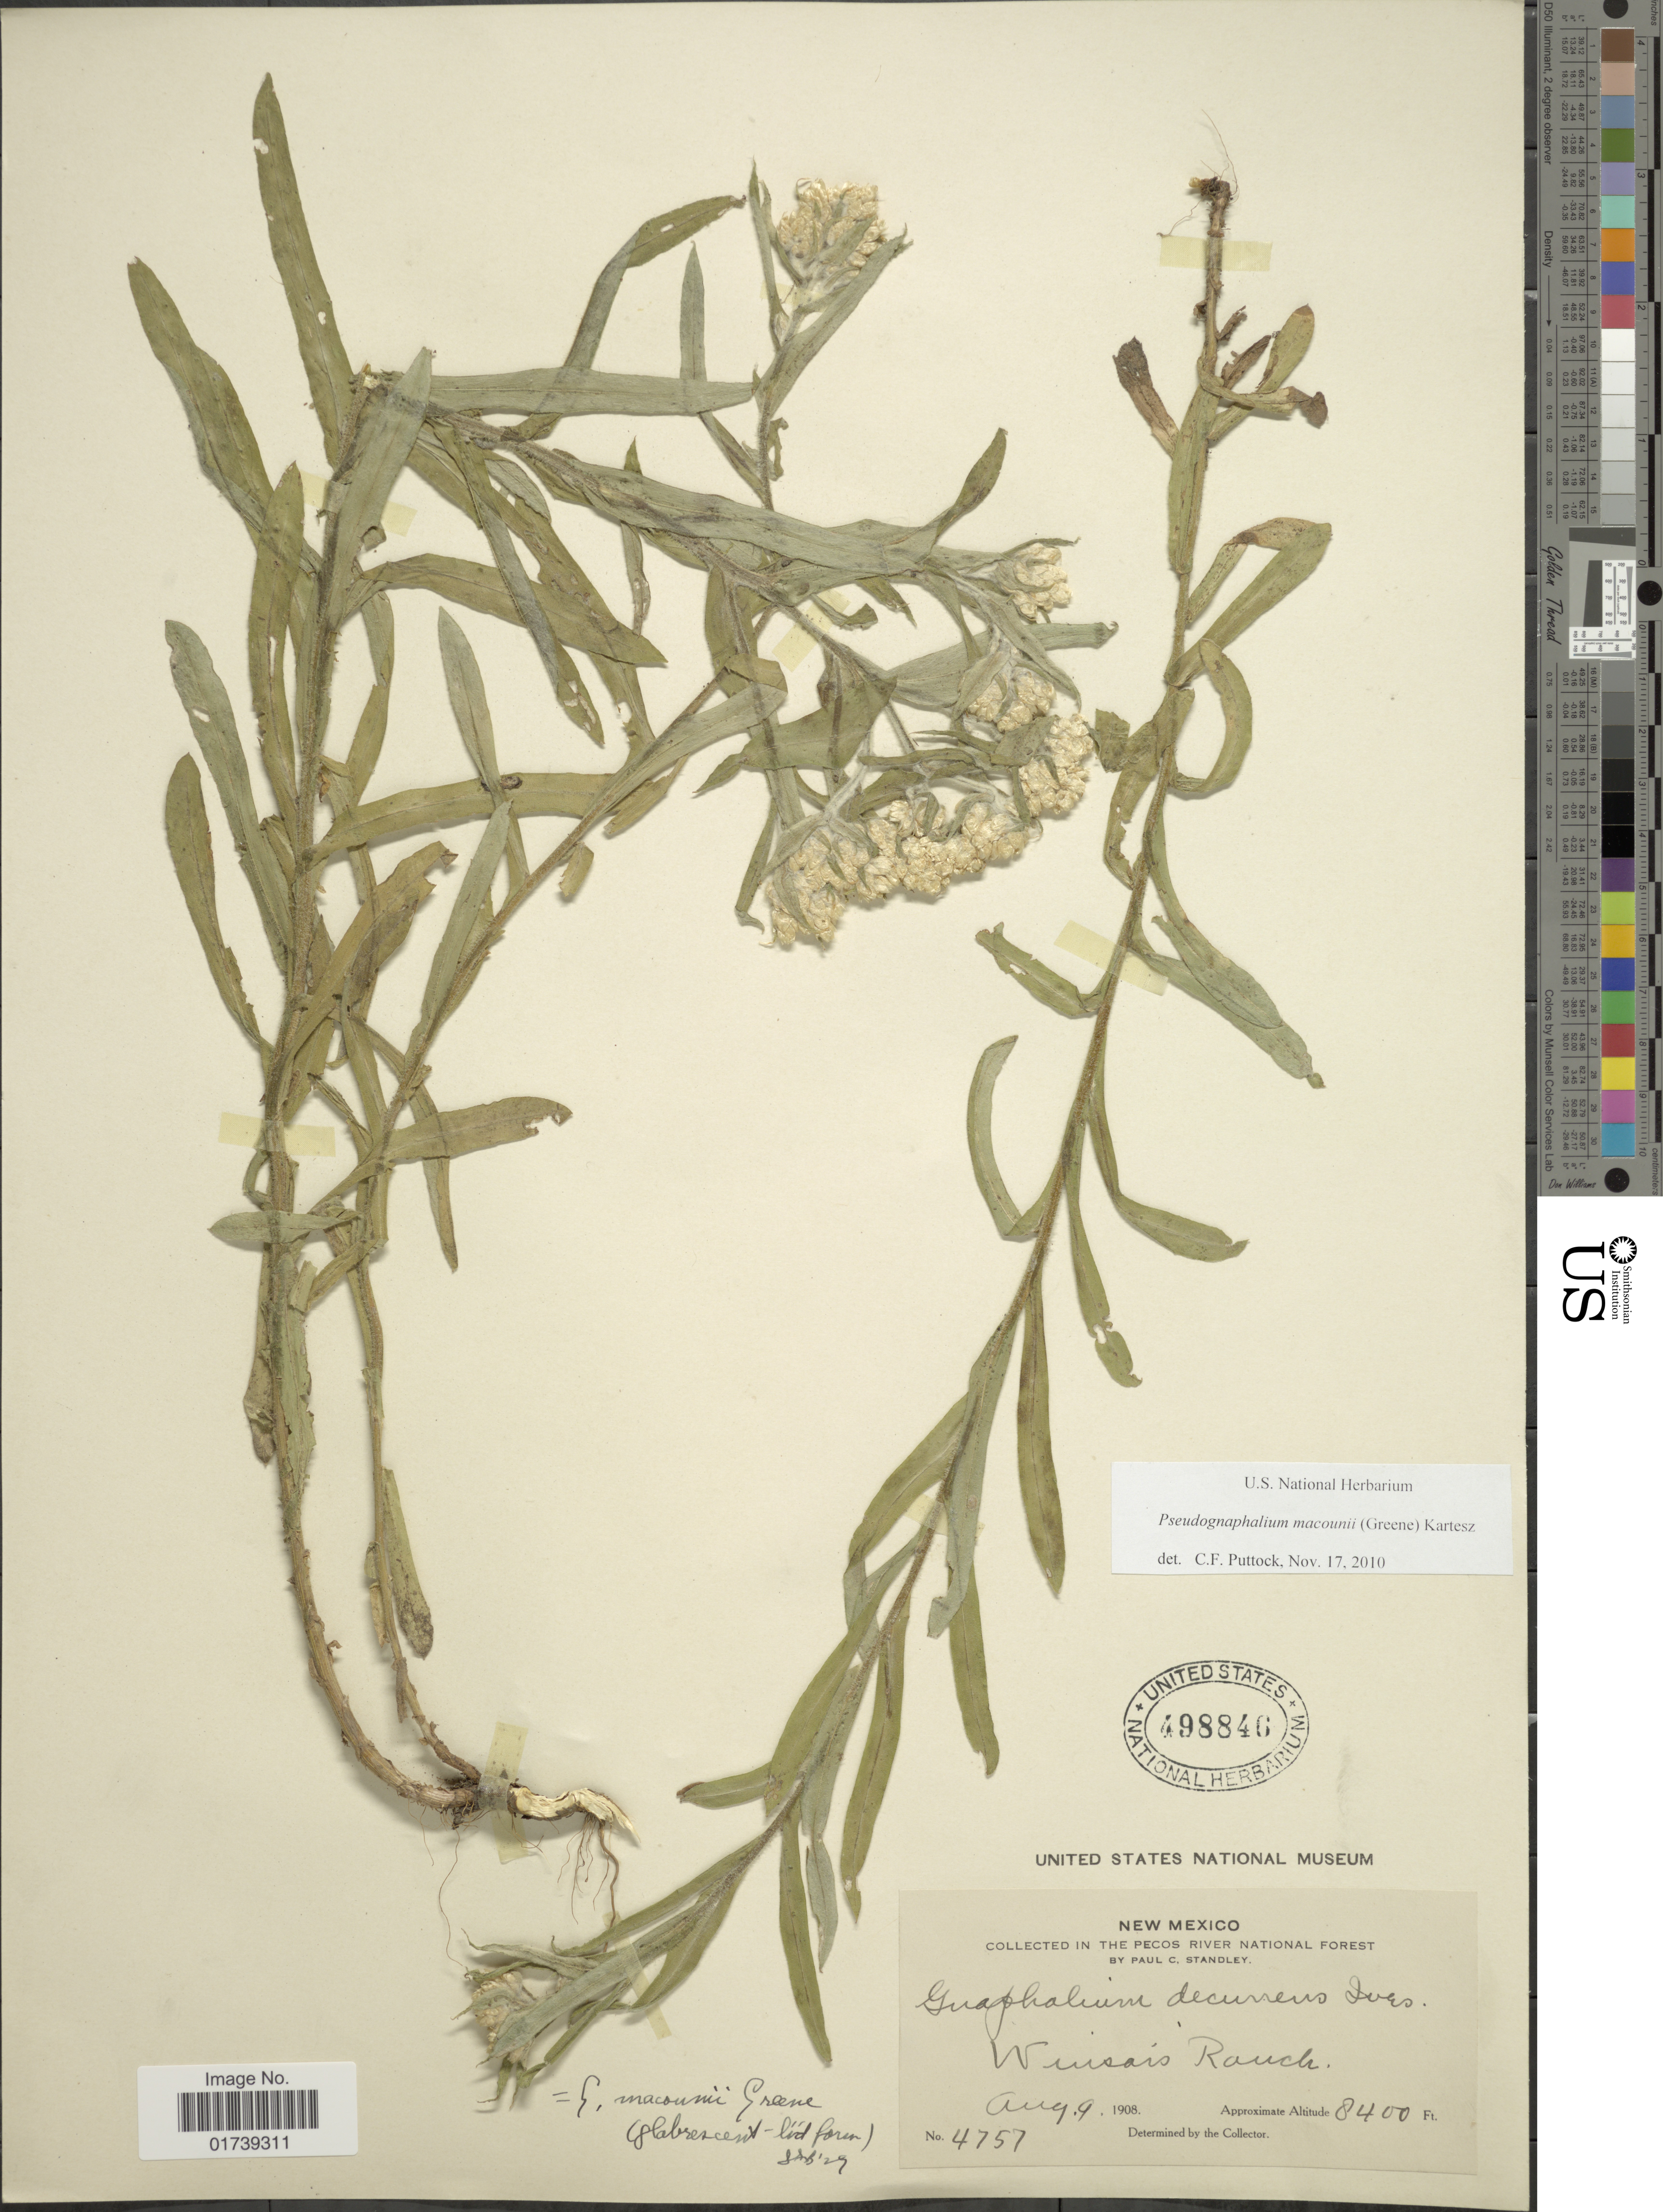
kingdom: Plantae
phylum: Tracheophyta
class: Magnoliopsida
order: Asterales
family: Asteraceae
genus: Pseudognaphalium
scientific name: Pseudognaphalium macounii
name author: (Greene) Kartesz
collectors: P. C. Standley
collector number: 4757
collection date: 1908-08-09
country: United States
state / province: New Mexico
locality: The Pecos River National Forest, Winsor's Ranch.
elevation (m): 2560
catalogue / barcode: US 498846